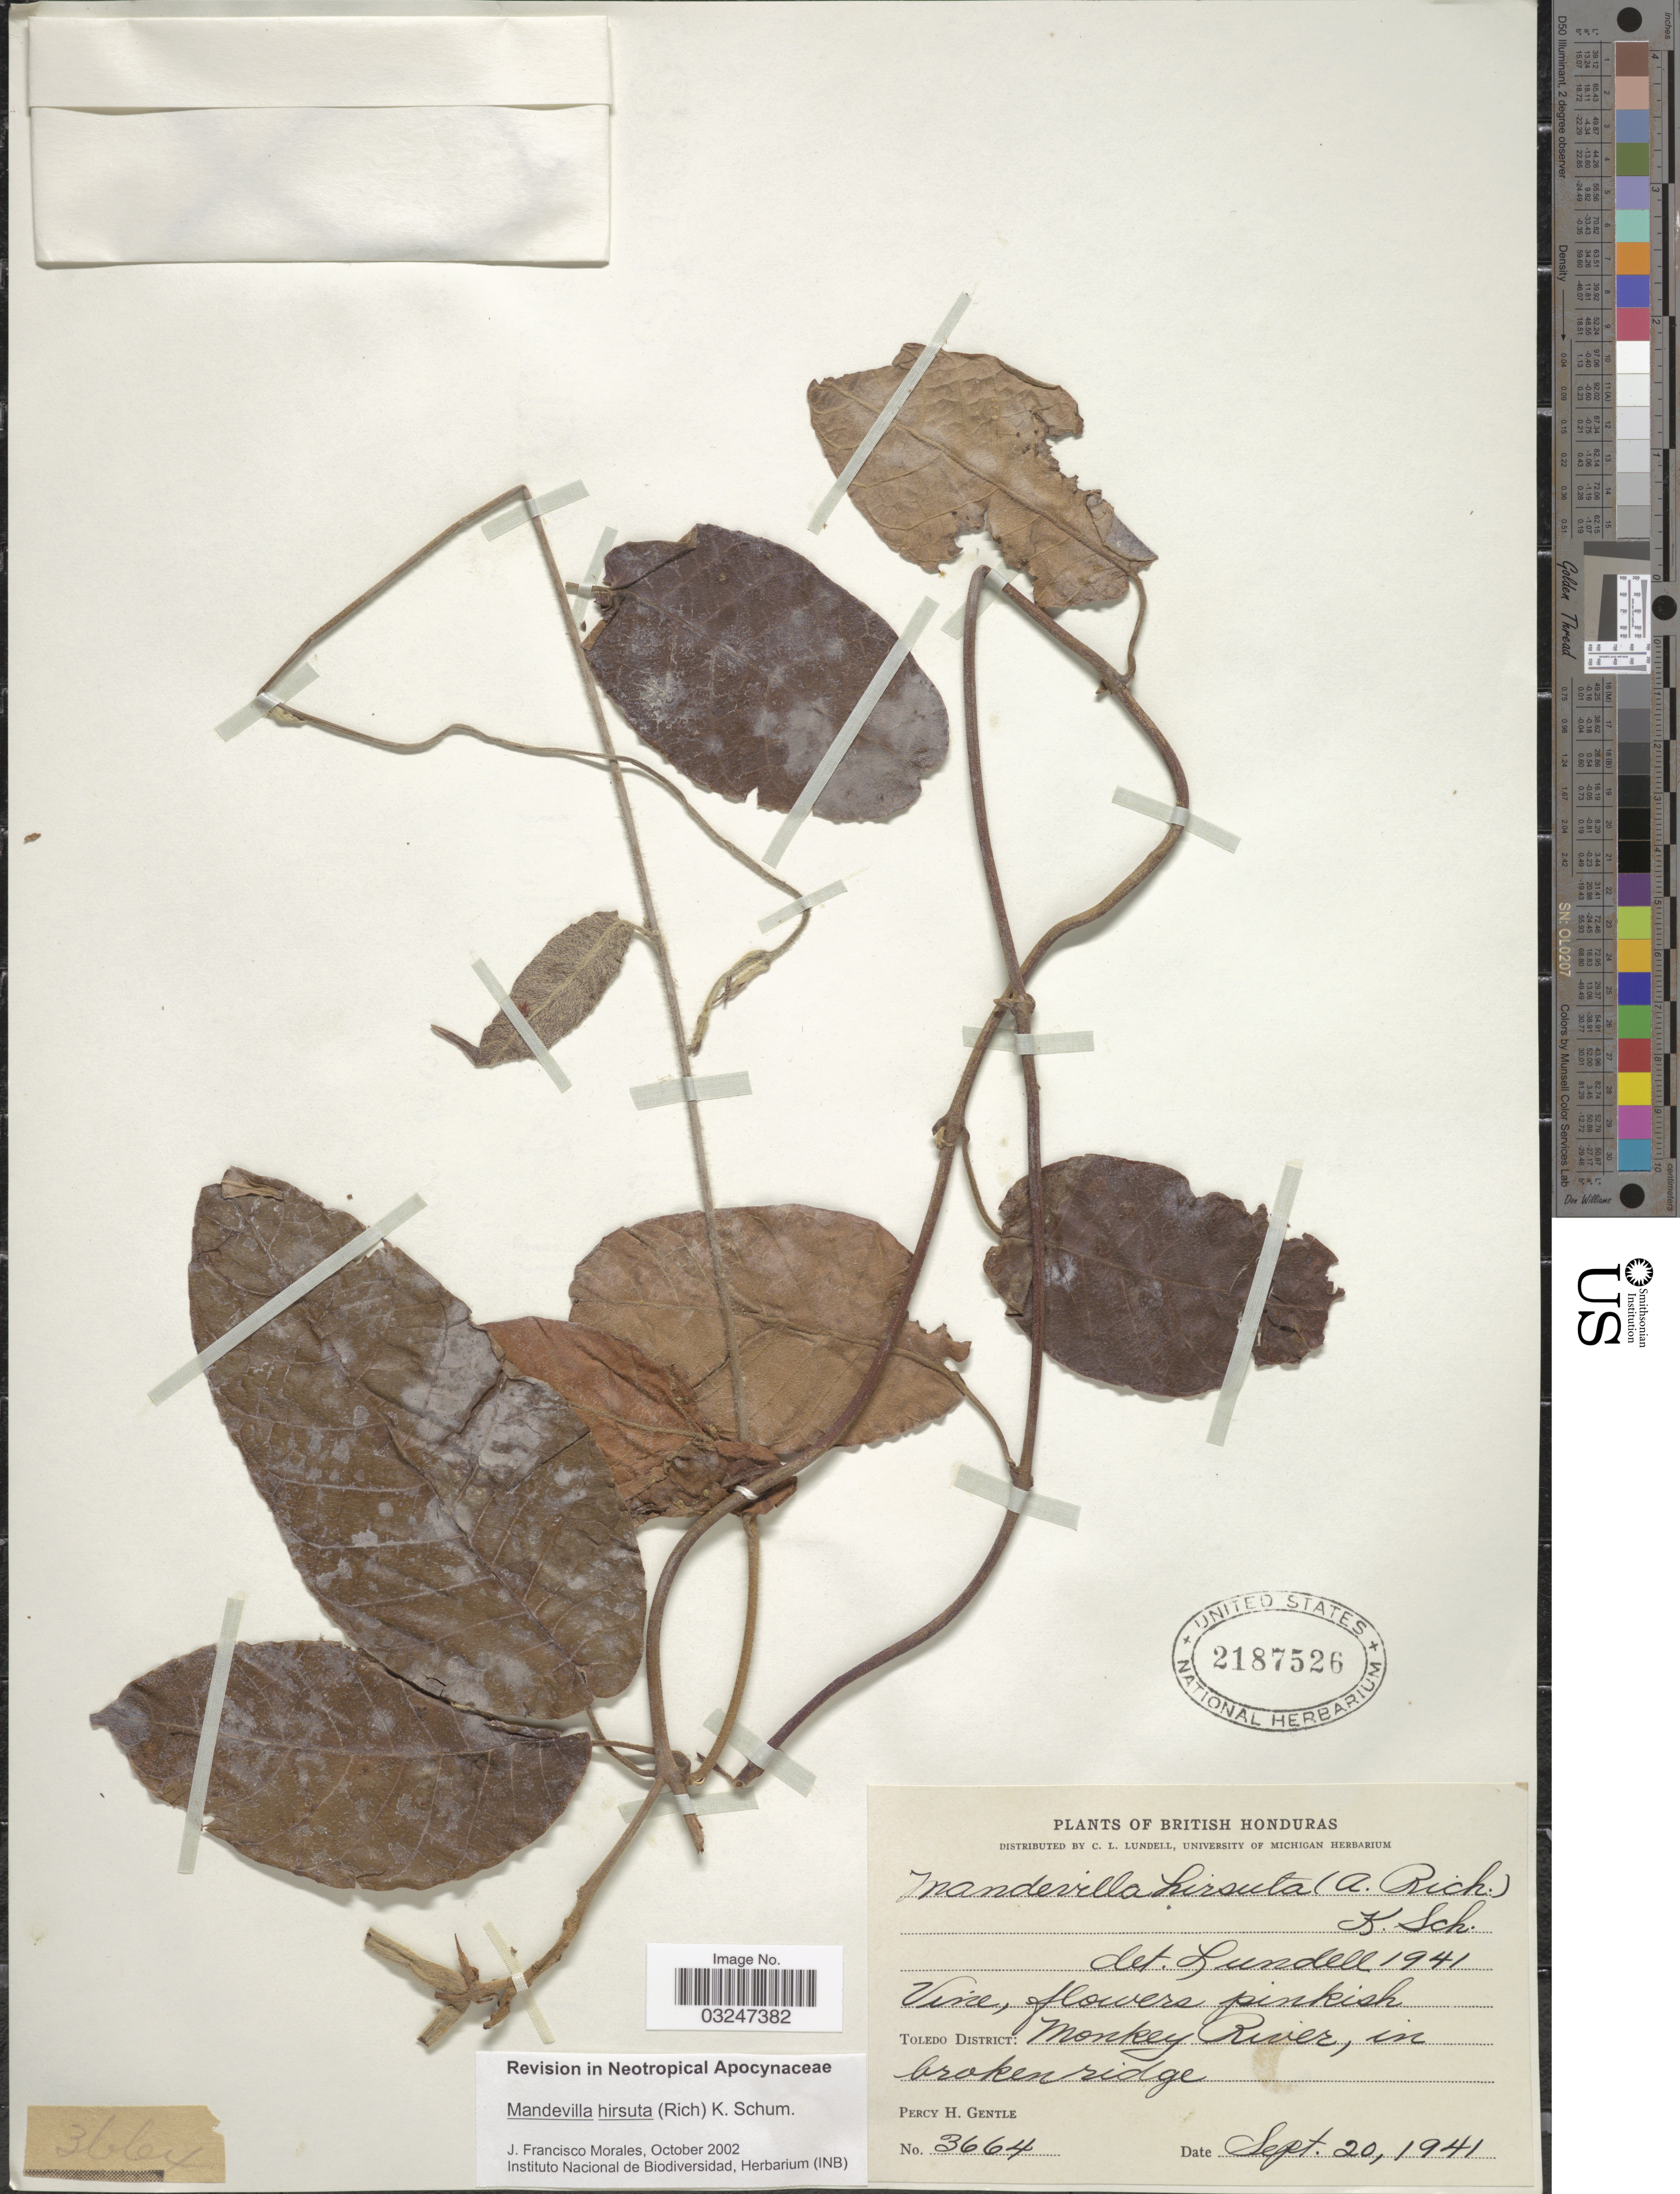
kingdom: Plantae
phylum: Tracheophyta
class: Magnoliopsida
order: Gentianales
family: Apocynaceae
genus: Mandevilla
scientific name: Mandevilla hirsuta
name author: (Rich.) K. Schum.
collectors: P. H. Gentle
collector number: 3664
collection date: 1941-09-20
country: Belize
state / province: Toledo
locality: British Honduras. Toledo District: Monkey River, in brokenridge.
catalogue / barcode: US 2187526